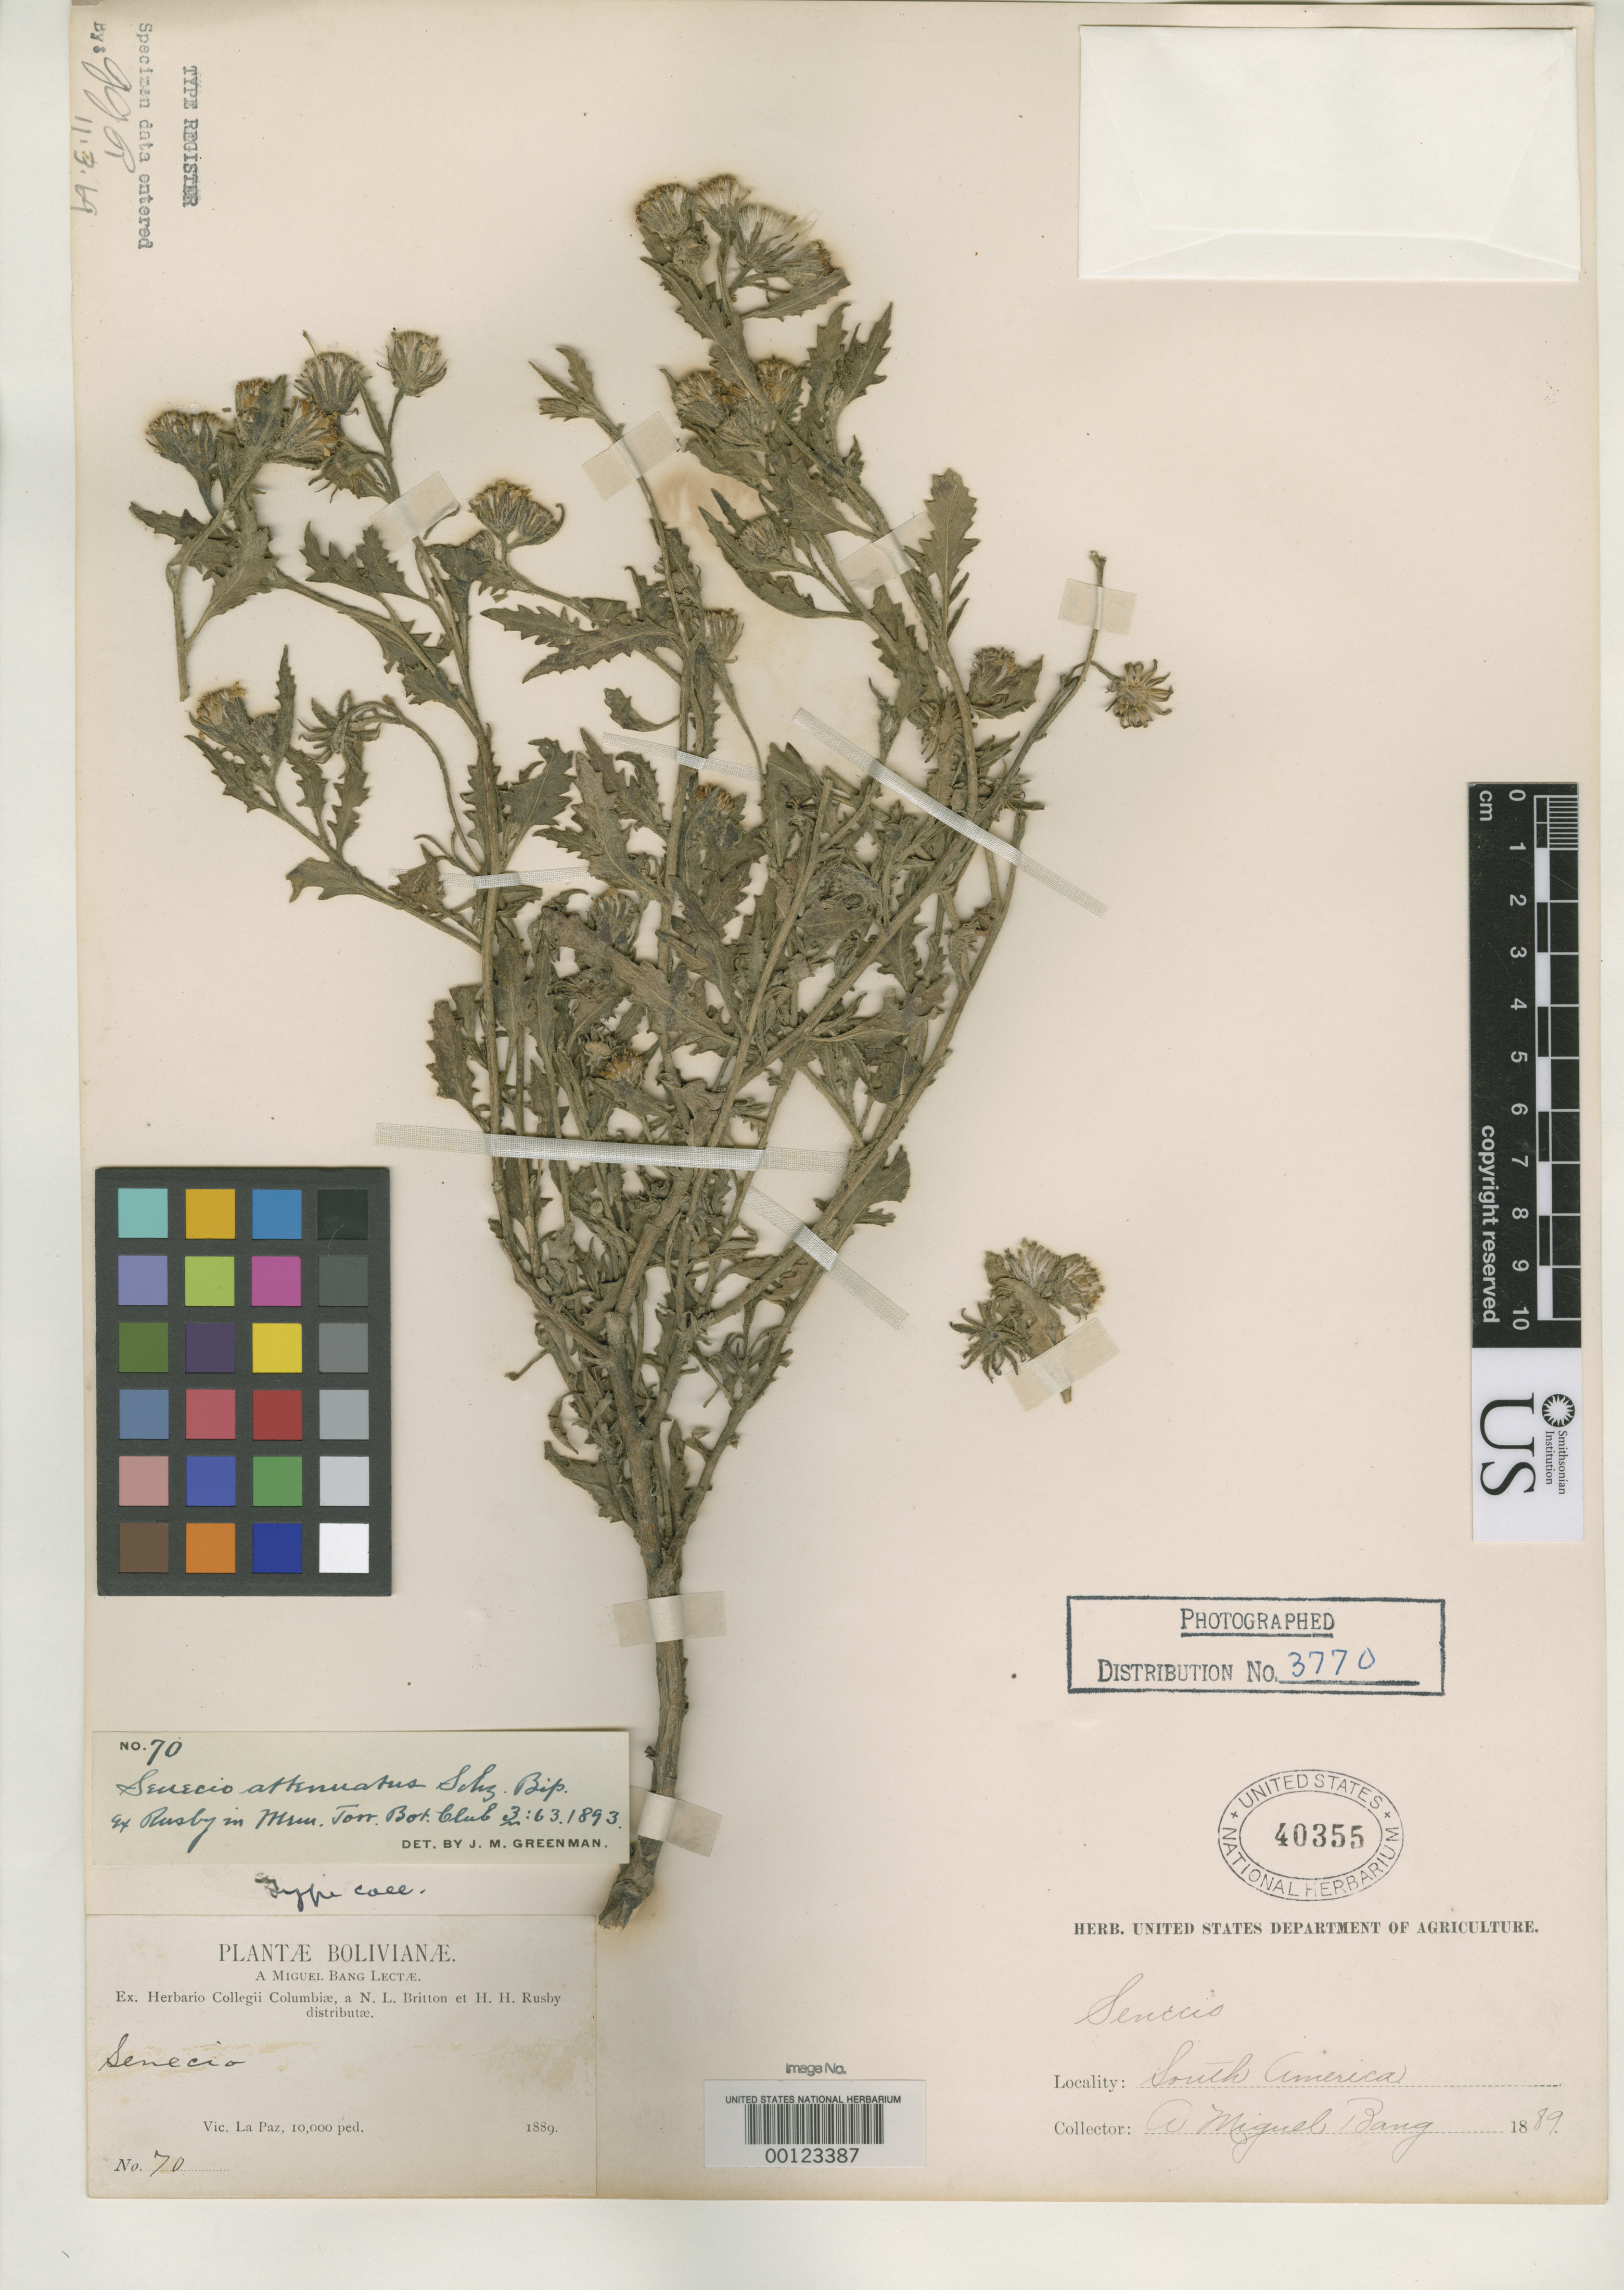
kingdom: Plantae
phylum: Tracheophyta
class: Magnoliopsida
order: Asterales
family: Asteraceae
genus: Senecio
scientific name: Senecio attenuatus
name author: Sch. Bip. ex Rusby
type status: Syntype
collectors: M. Bang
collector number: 70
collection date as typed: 1889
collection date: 1889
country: Bolivia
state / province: La Paz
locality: Vicinity of La Paz.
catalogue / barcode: US 40355